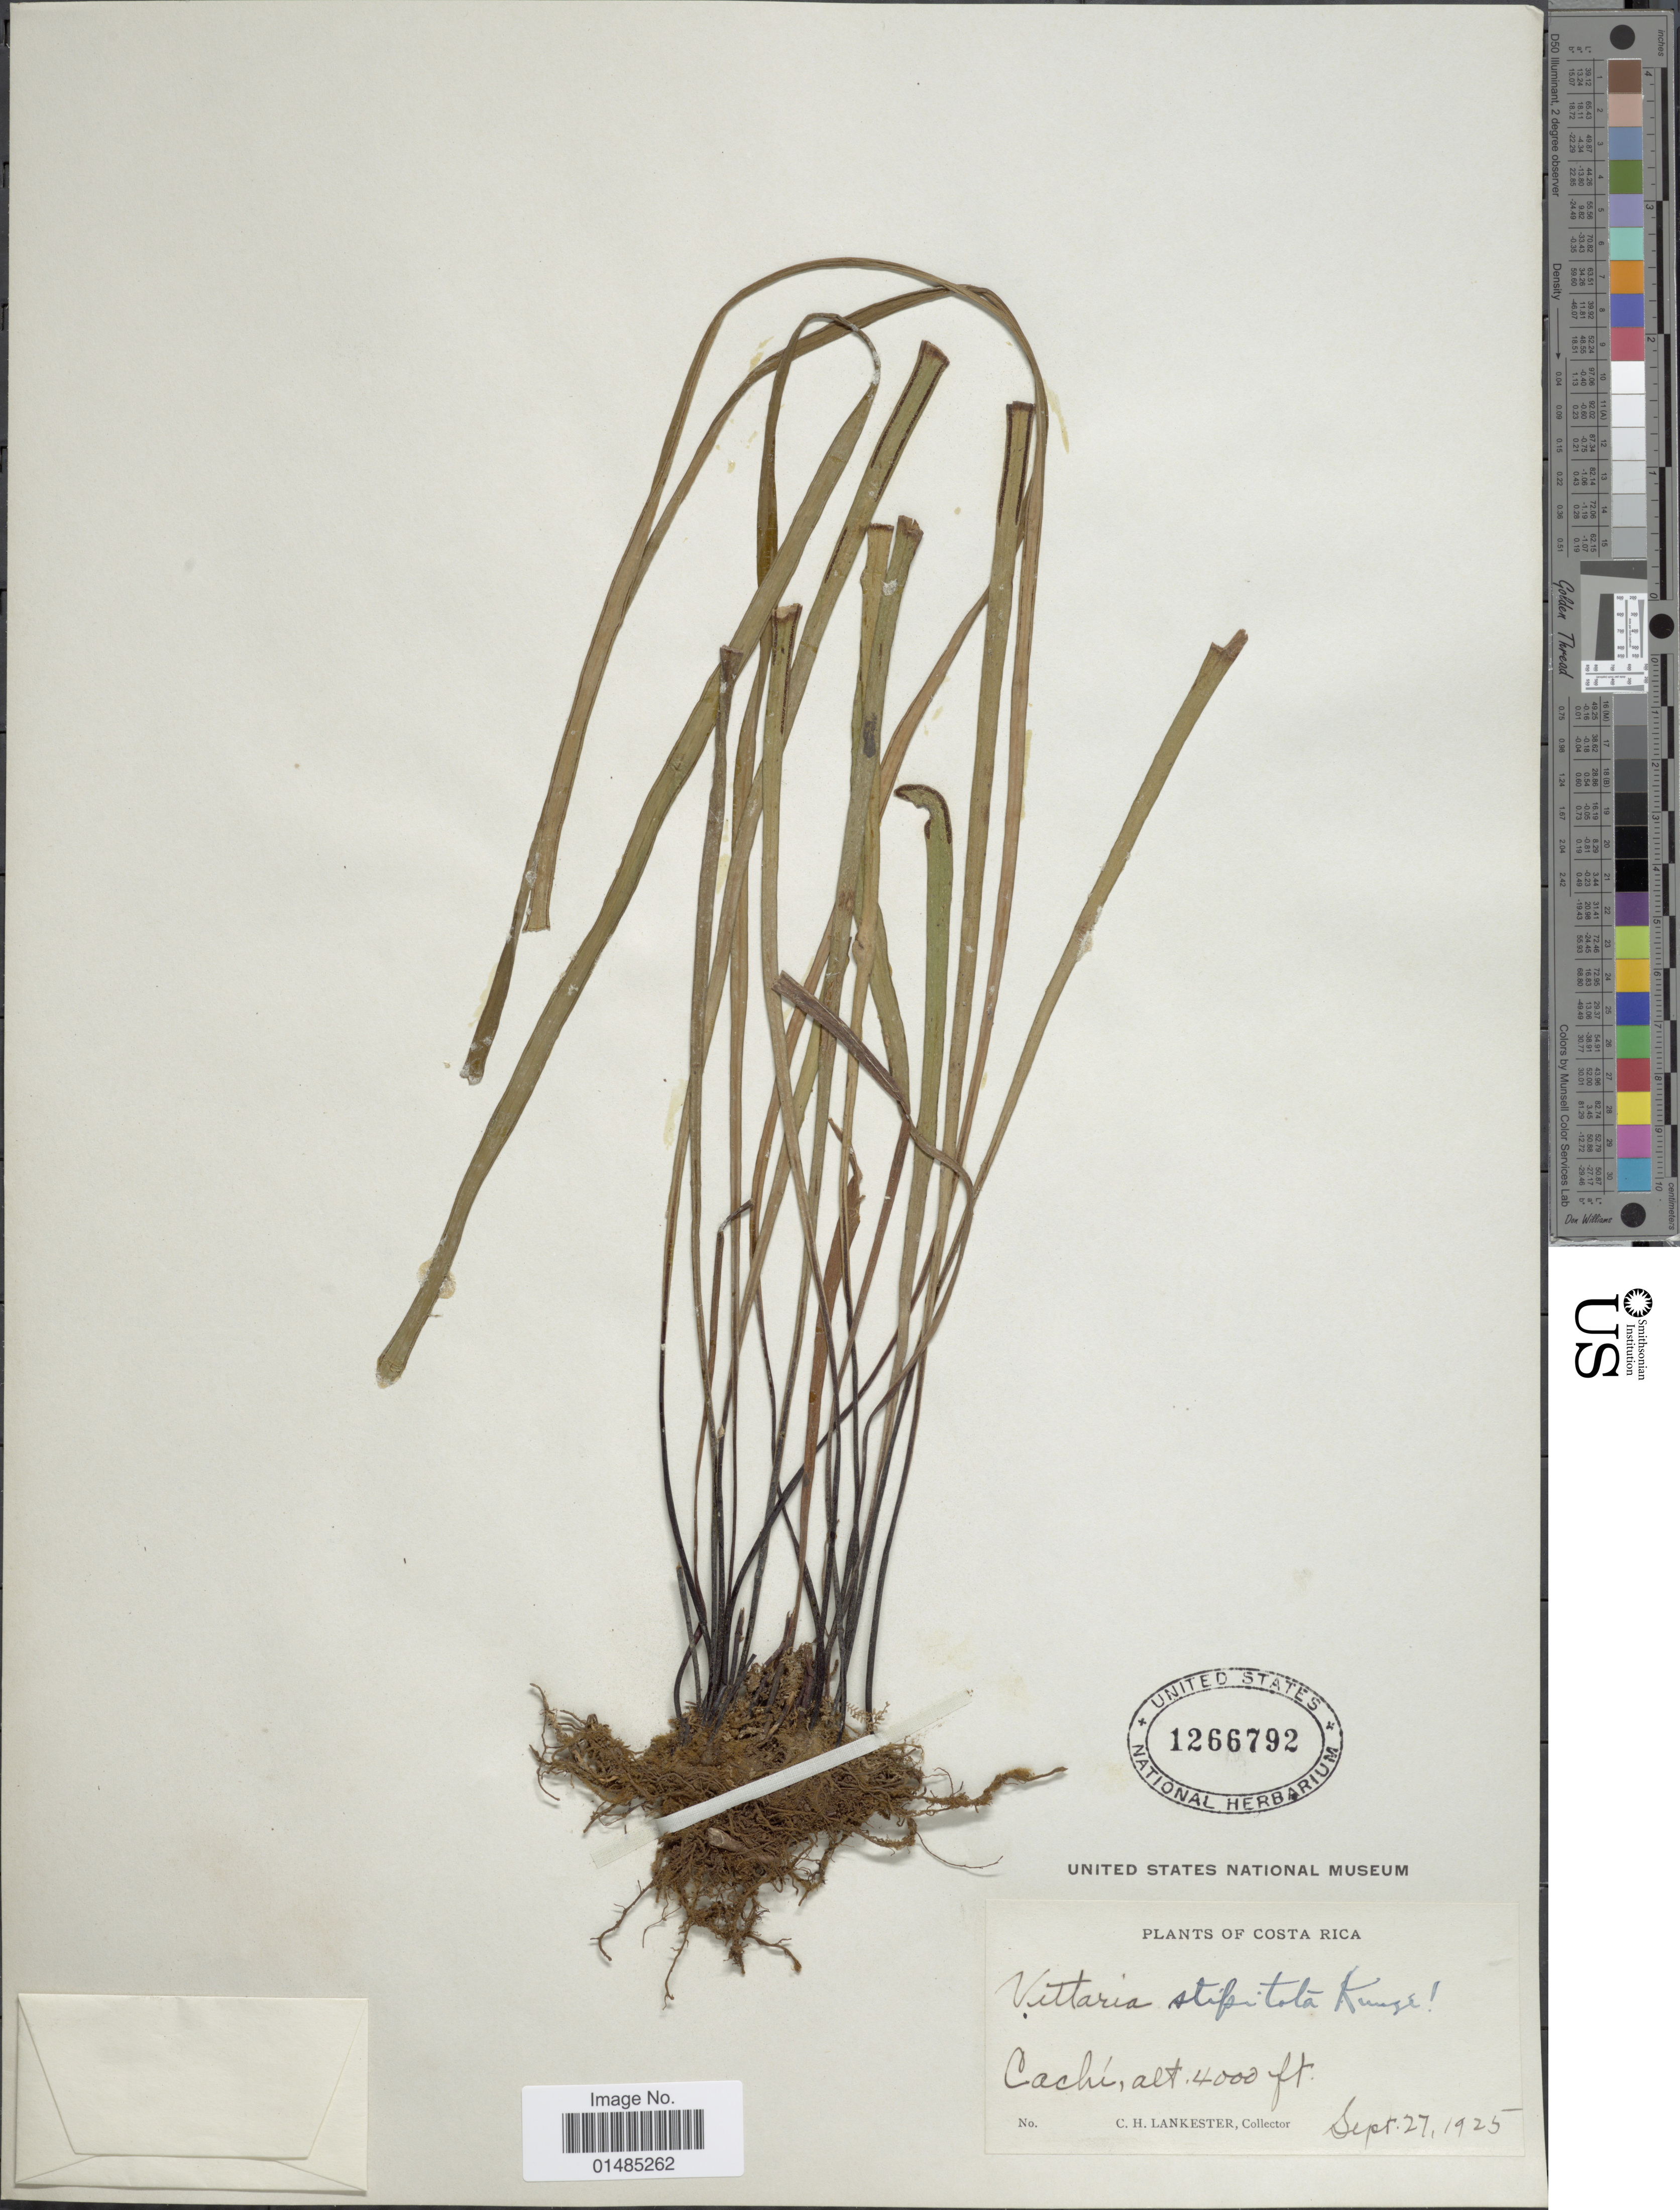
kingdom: Plantae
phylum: Tracheophyta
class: Polypodiopsida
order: Polypodiales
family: Pteridaceae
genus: Radiovittaria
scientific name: Radiovittaria stipitata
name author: (Kunze) E.H. Crane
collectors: C. H. Lankester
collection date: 1925-09-27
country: Costa Rica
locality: Cachí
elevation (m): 1219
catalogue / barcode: US 1266792